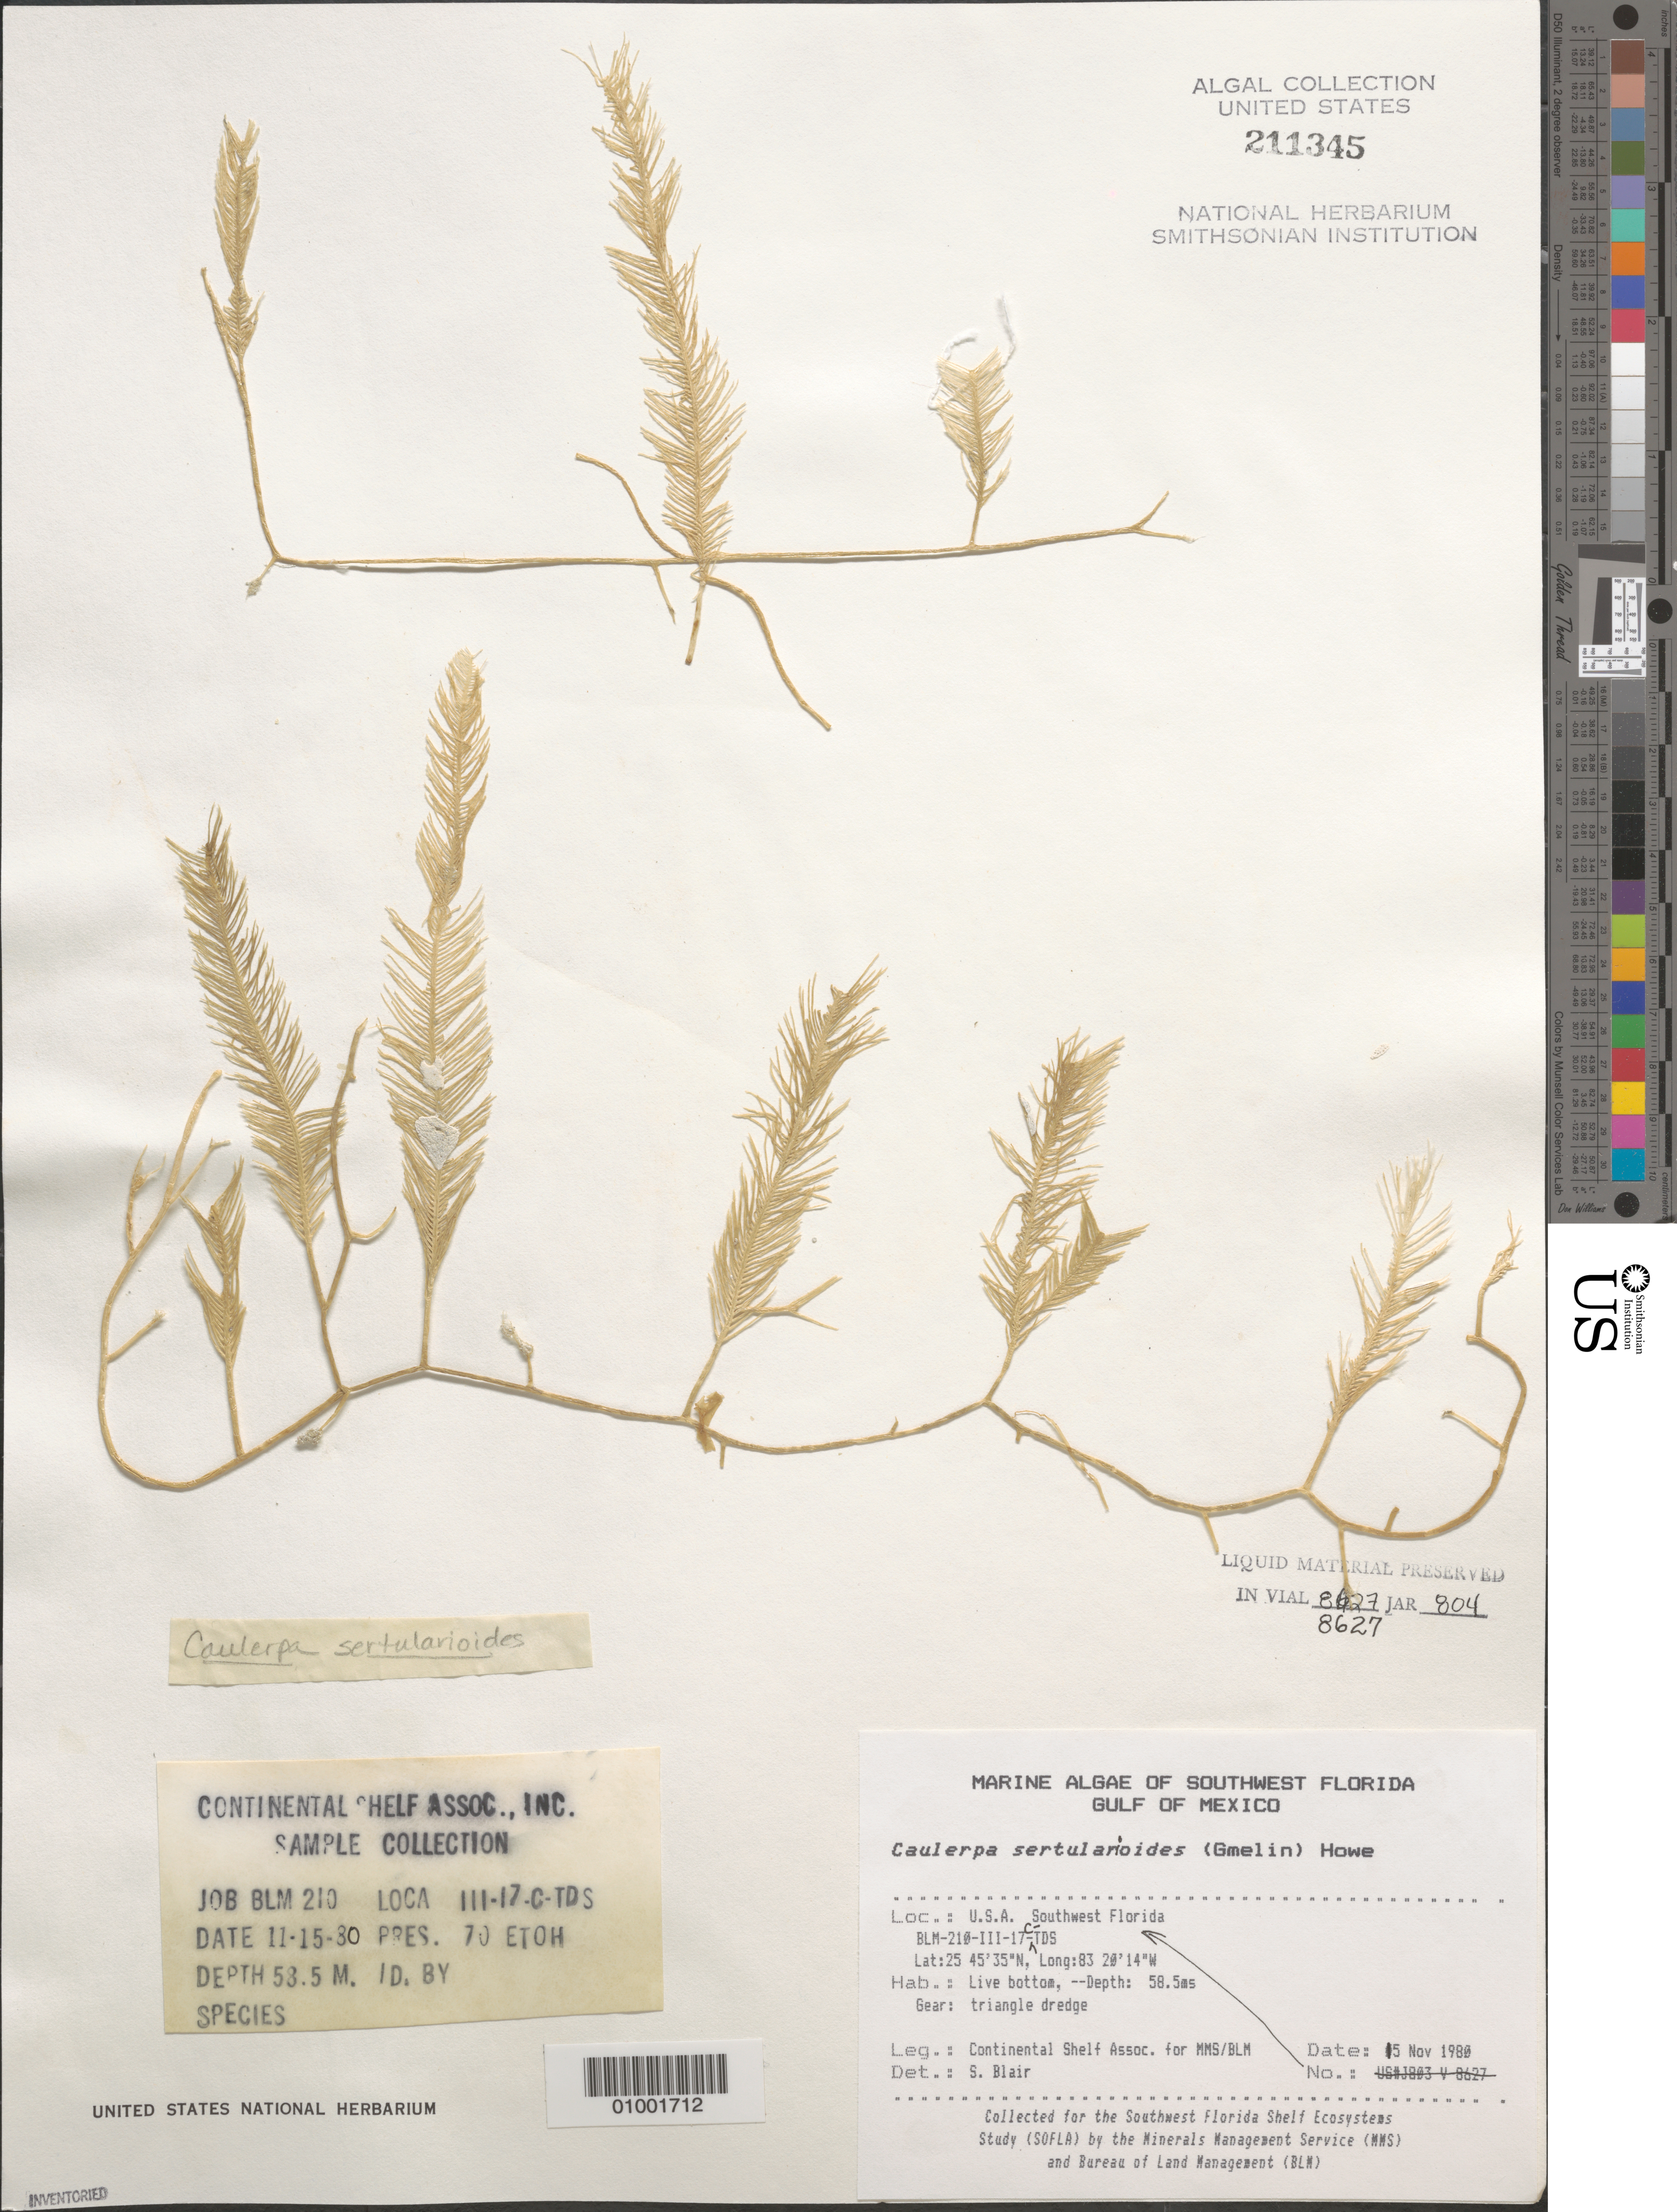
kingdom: Plantae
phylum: Chlorophyta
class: Ulvophyceae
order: Bryopsidales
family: Caulerpaceae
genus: Caulerpa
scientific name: Caulerpa sertularioides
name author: (S.G. Gmel.) M. Howe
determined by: Blair, S. M.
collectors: Continental Shelf Associates for the MMS/BLM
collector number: BLM-210-III-17-C-TDS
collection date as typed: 15 Nov 1980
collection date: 1980-11-15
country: United States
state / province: Florida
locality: Gulf of Mexico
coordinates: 25 45'35"N, 83 20'14"W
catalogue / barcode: US 211345